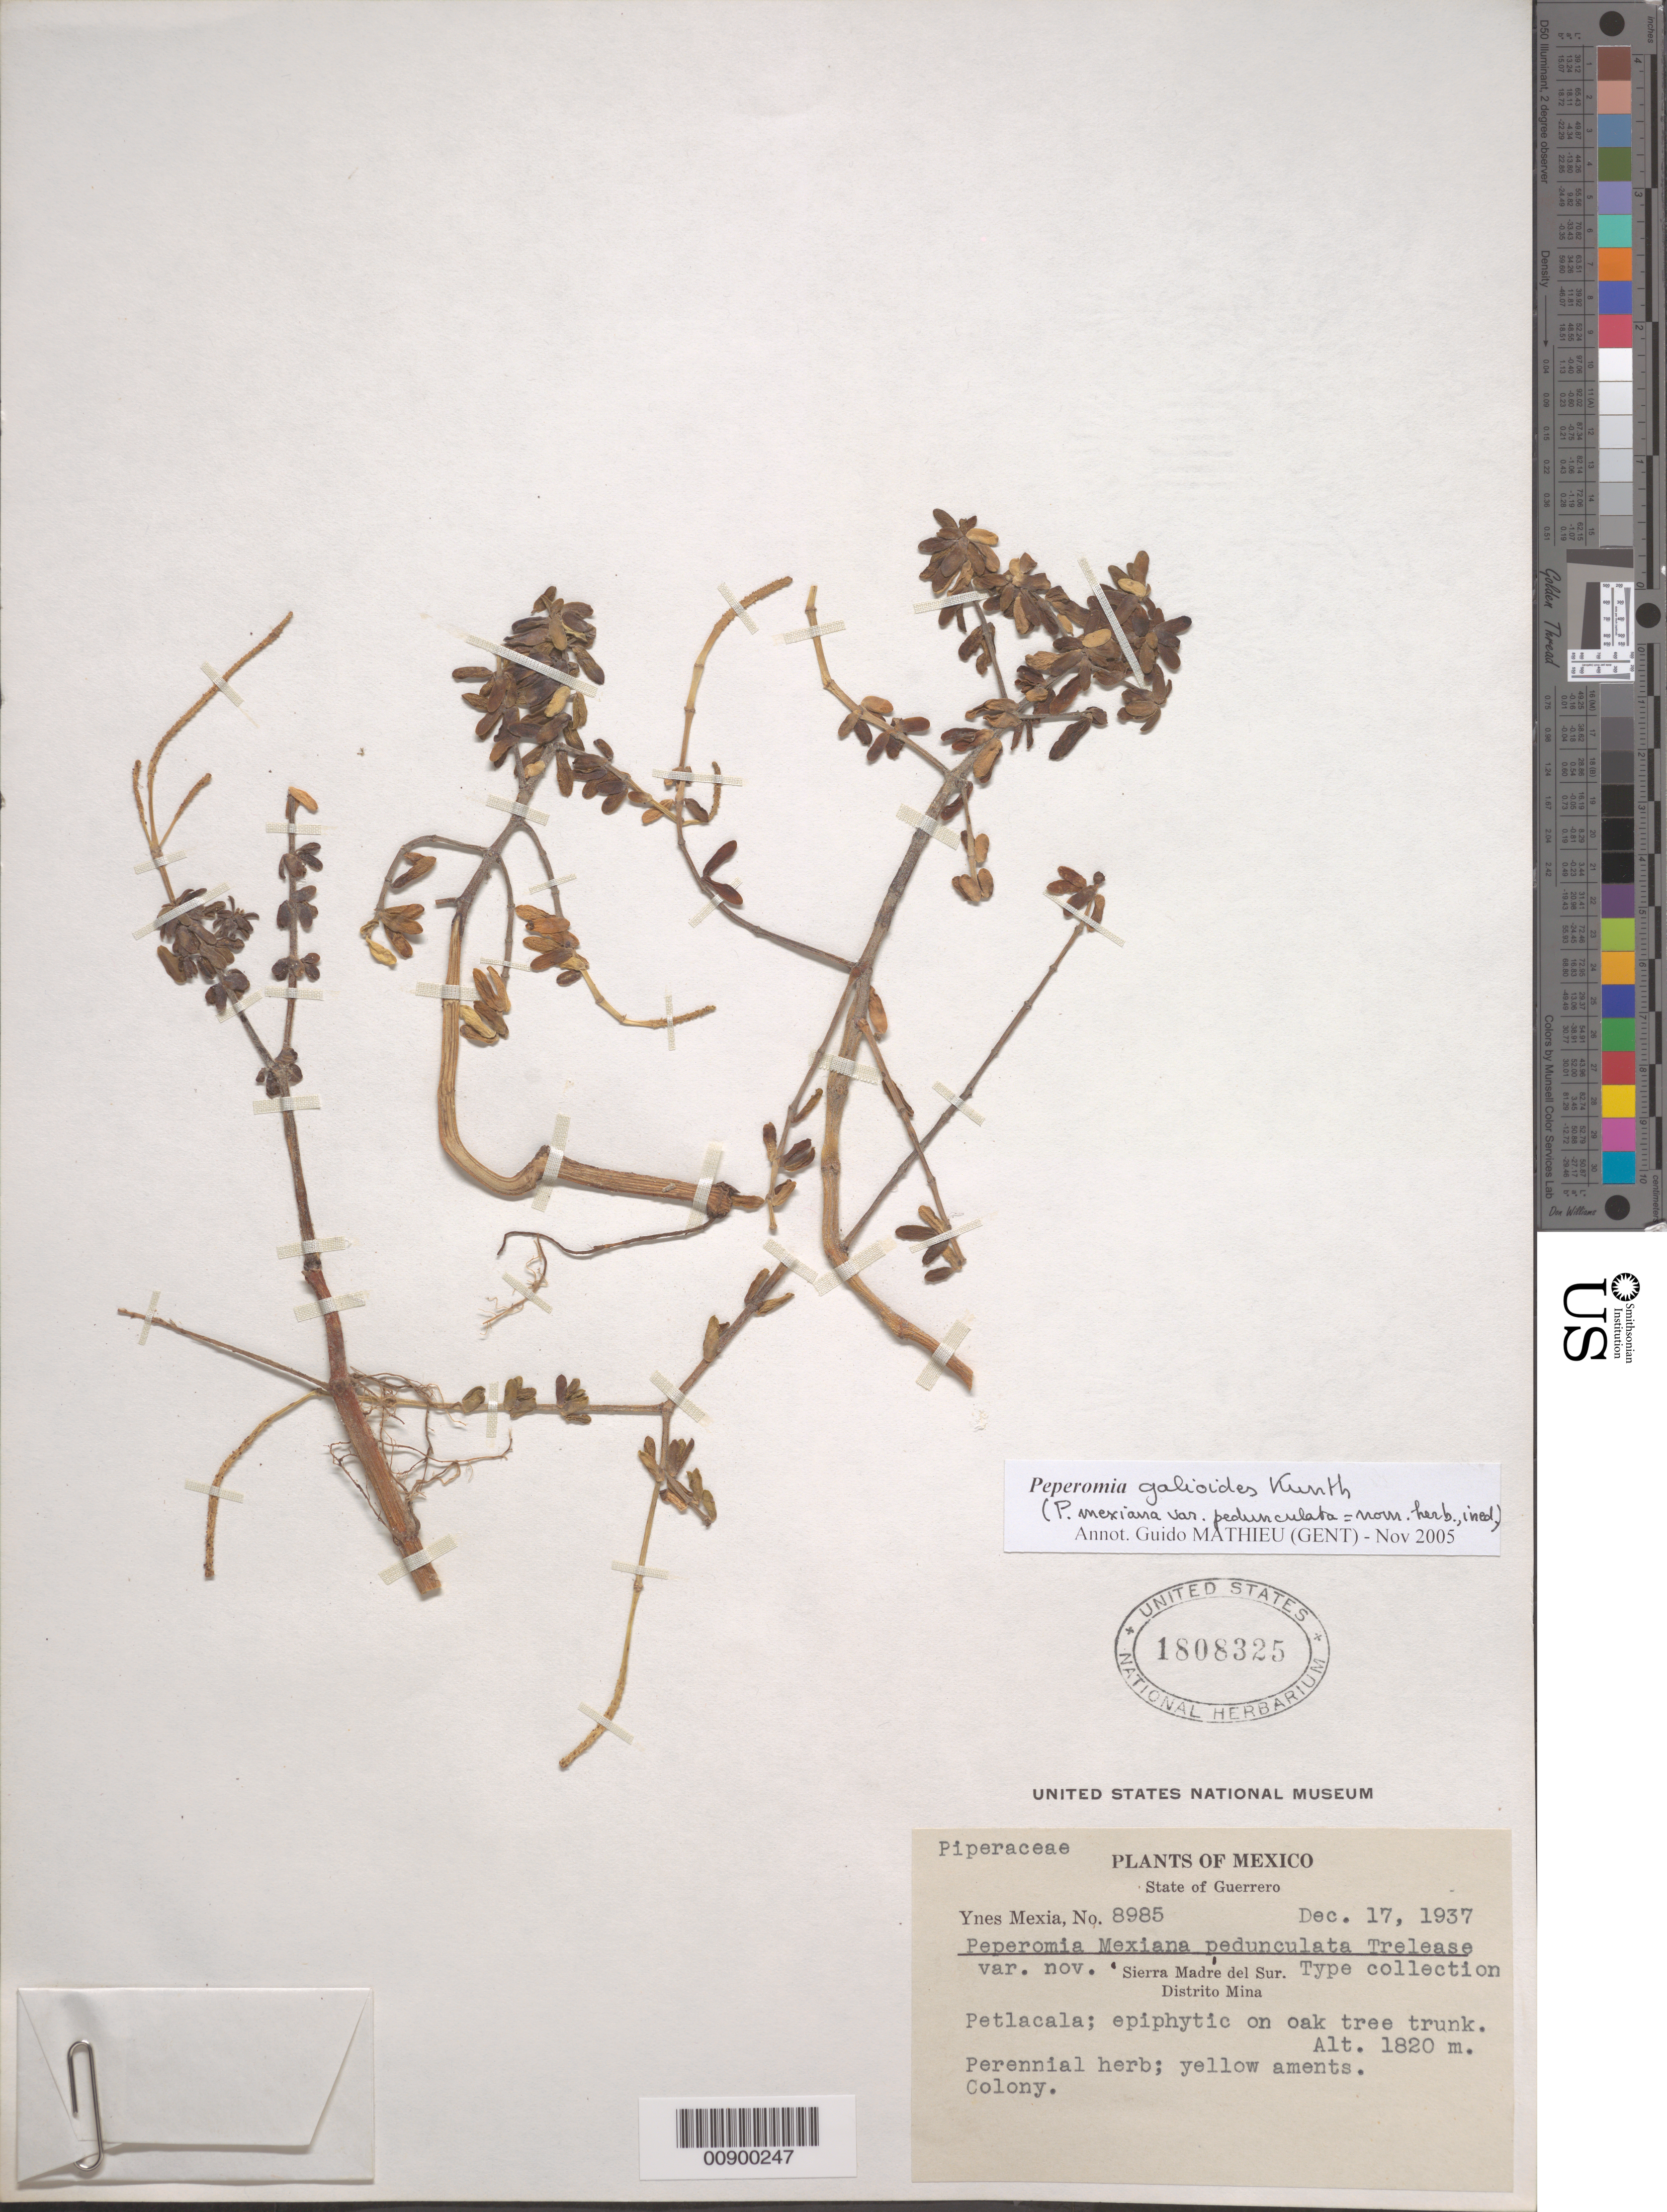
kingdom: Plantae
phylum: Tracheophyta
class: Magnoliopsida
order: Piperales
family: Piperaceae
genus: Peperomia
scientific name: Peperomia leptophylla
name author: Miq.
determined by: Jiménez, José Estaban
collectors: Y. Mexia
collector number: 8985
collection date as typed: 17 Dec 1937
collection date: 1937-12-17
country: Mexico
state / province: Guerrero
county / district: Mina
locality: Petlacala. Sierra Madre del Sur. Distrito Mina, State of Guerrero.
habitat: Epiphytic on oak tree trunk.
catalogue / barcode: US 1808325